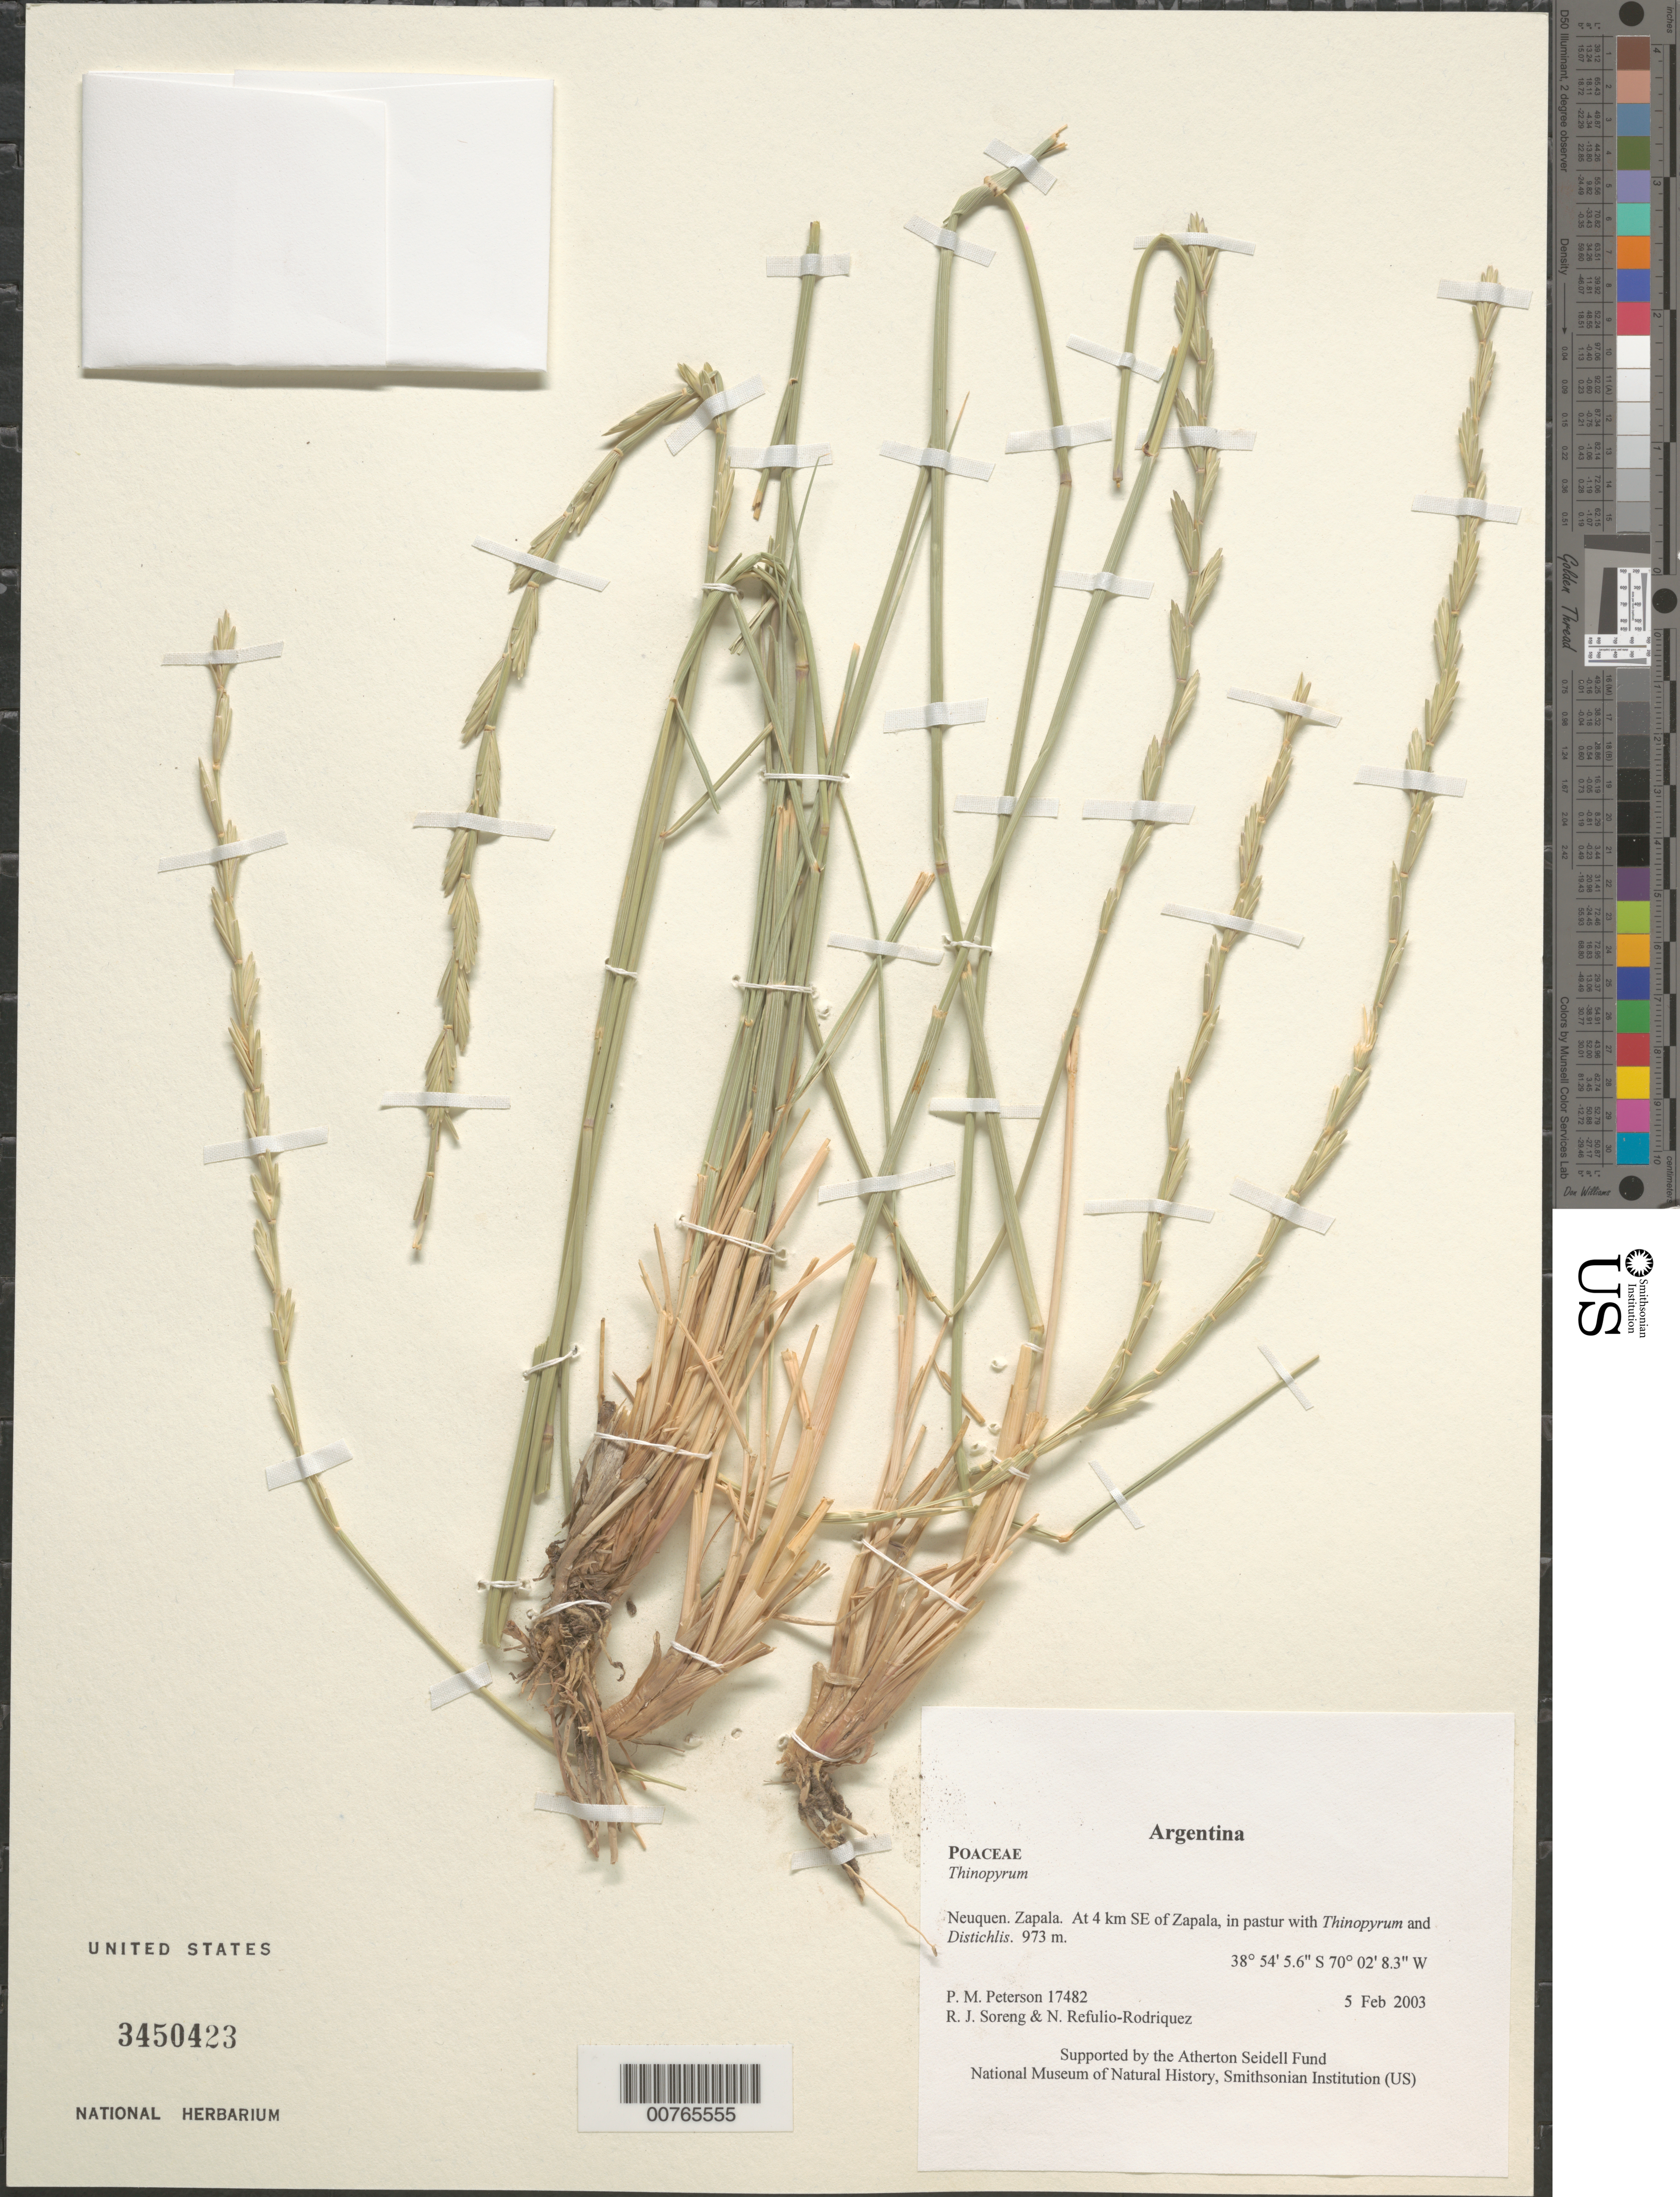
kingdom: Plantae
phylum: Tracheophyta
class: Liliopsida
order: Poales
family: Poaceae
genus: Thinopyrum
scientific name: Thinopyrum sp.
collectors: P. M. Peterson, R. J. Soreng & N. Refulio-Rodríguez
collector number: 17482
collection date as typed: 05 Feb 2003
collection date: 2003-02-05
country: Argentina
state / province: Neuquen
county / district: Zapala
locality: At 4 km SE of Zapala, in pastur with Thinopyrum and Distichlis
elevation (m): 973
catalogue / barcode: US 3450423